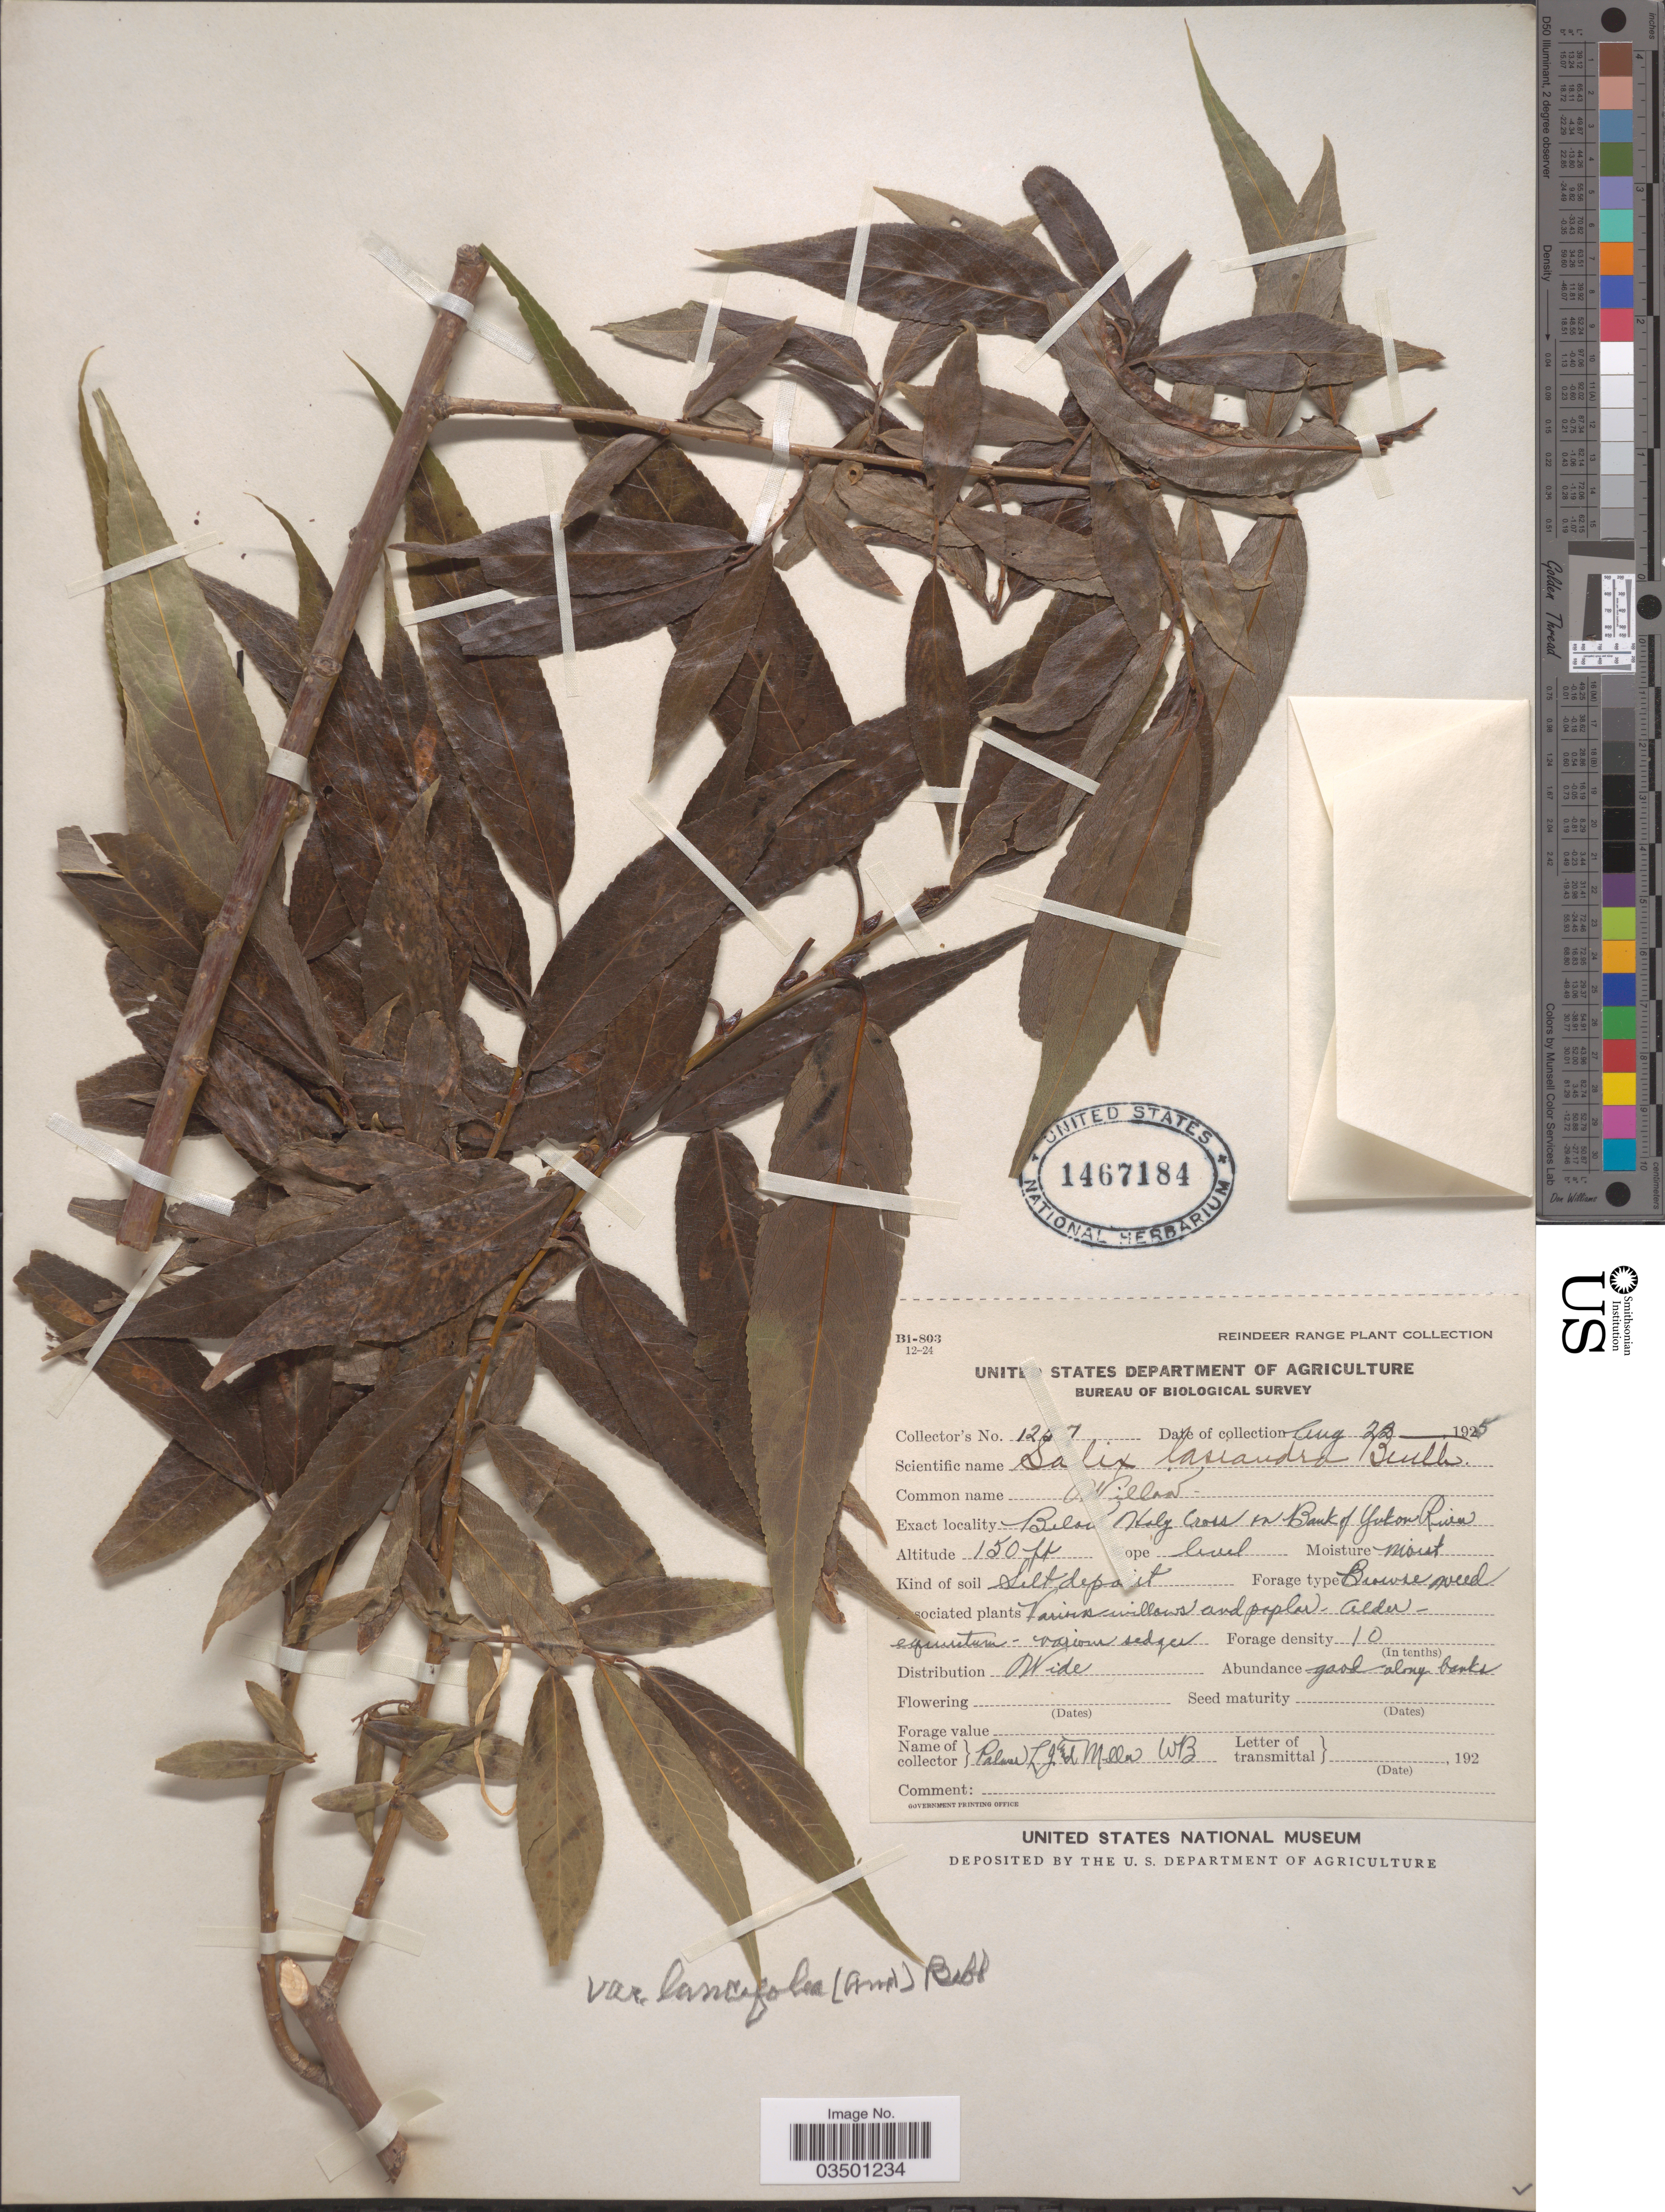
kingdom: Plantae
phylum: Tracheophyta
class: Magnoliopsida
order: Malpighiales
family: Salicaceae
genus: Salix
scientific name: Salix lasiandra var. lancifolia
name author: Bebb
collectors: L. J. Palmer & W. Miller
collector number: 122!7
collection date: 1925-08-22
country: United States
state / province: Alaska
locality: Below Holy Cross on Bank of Yukon River.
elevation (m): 46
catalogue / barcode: US 1467184